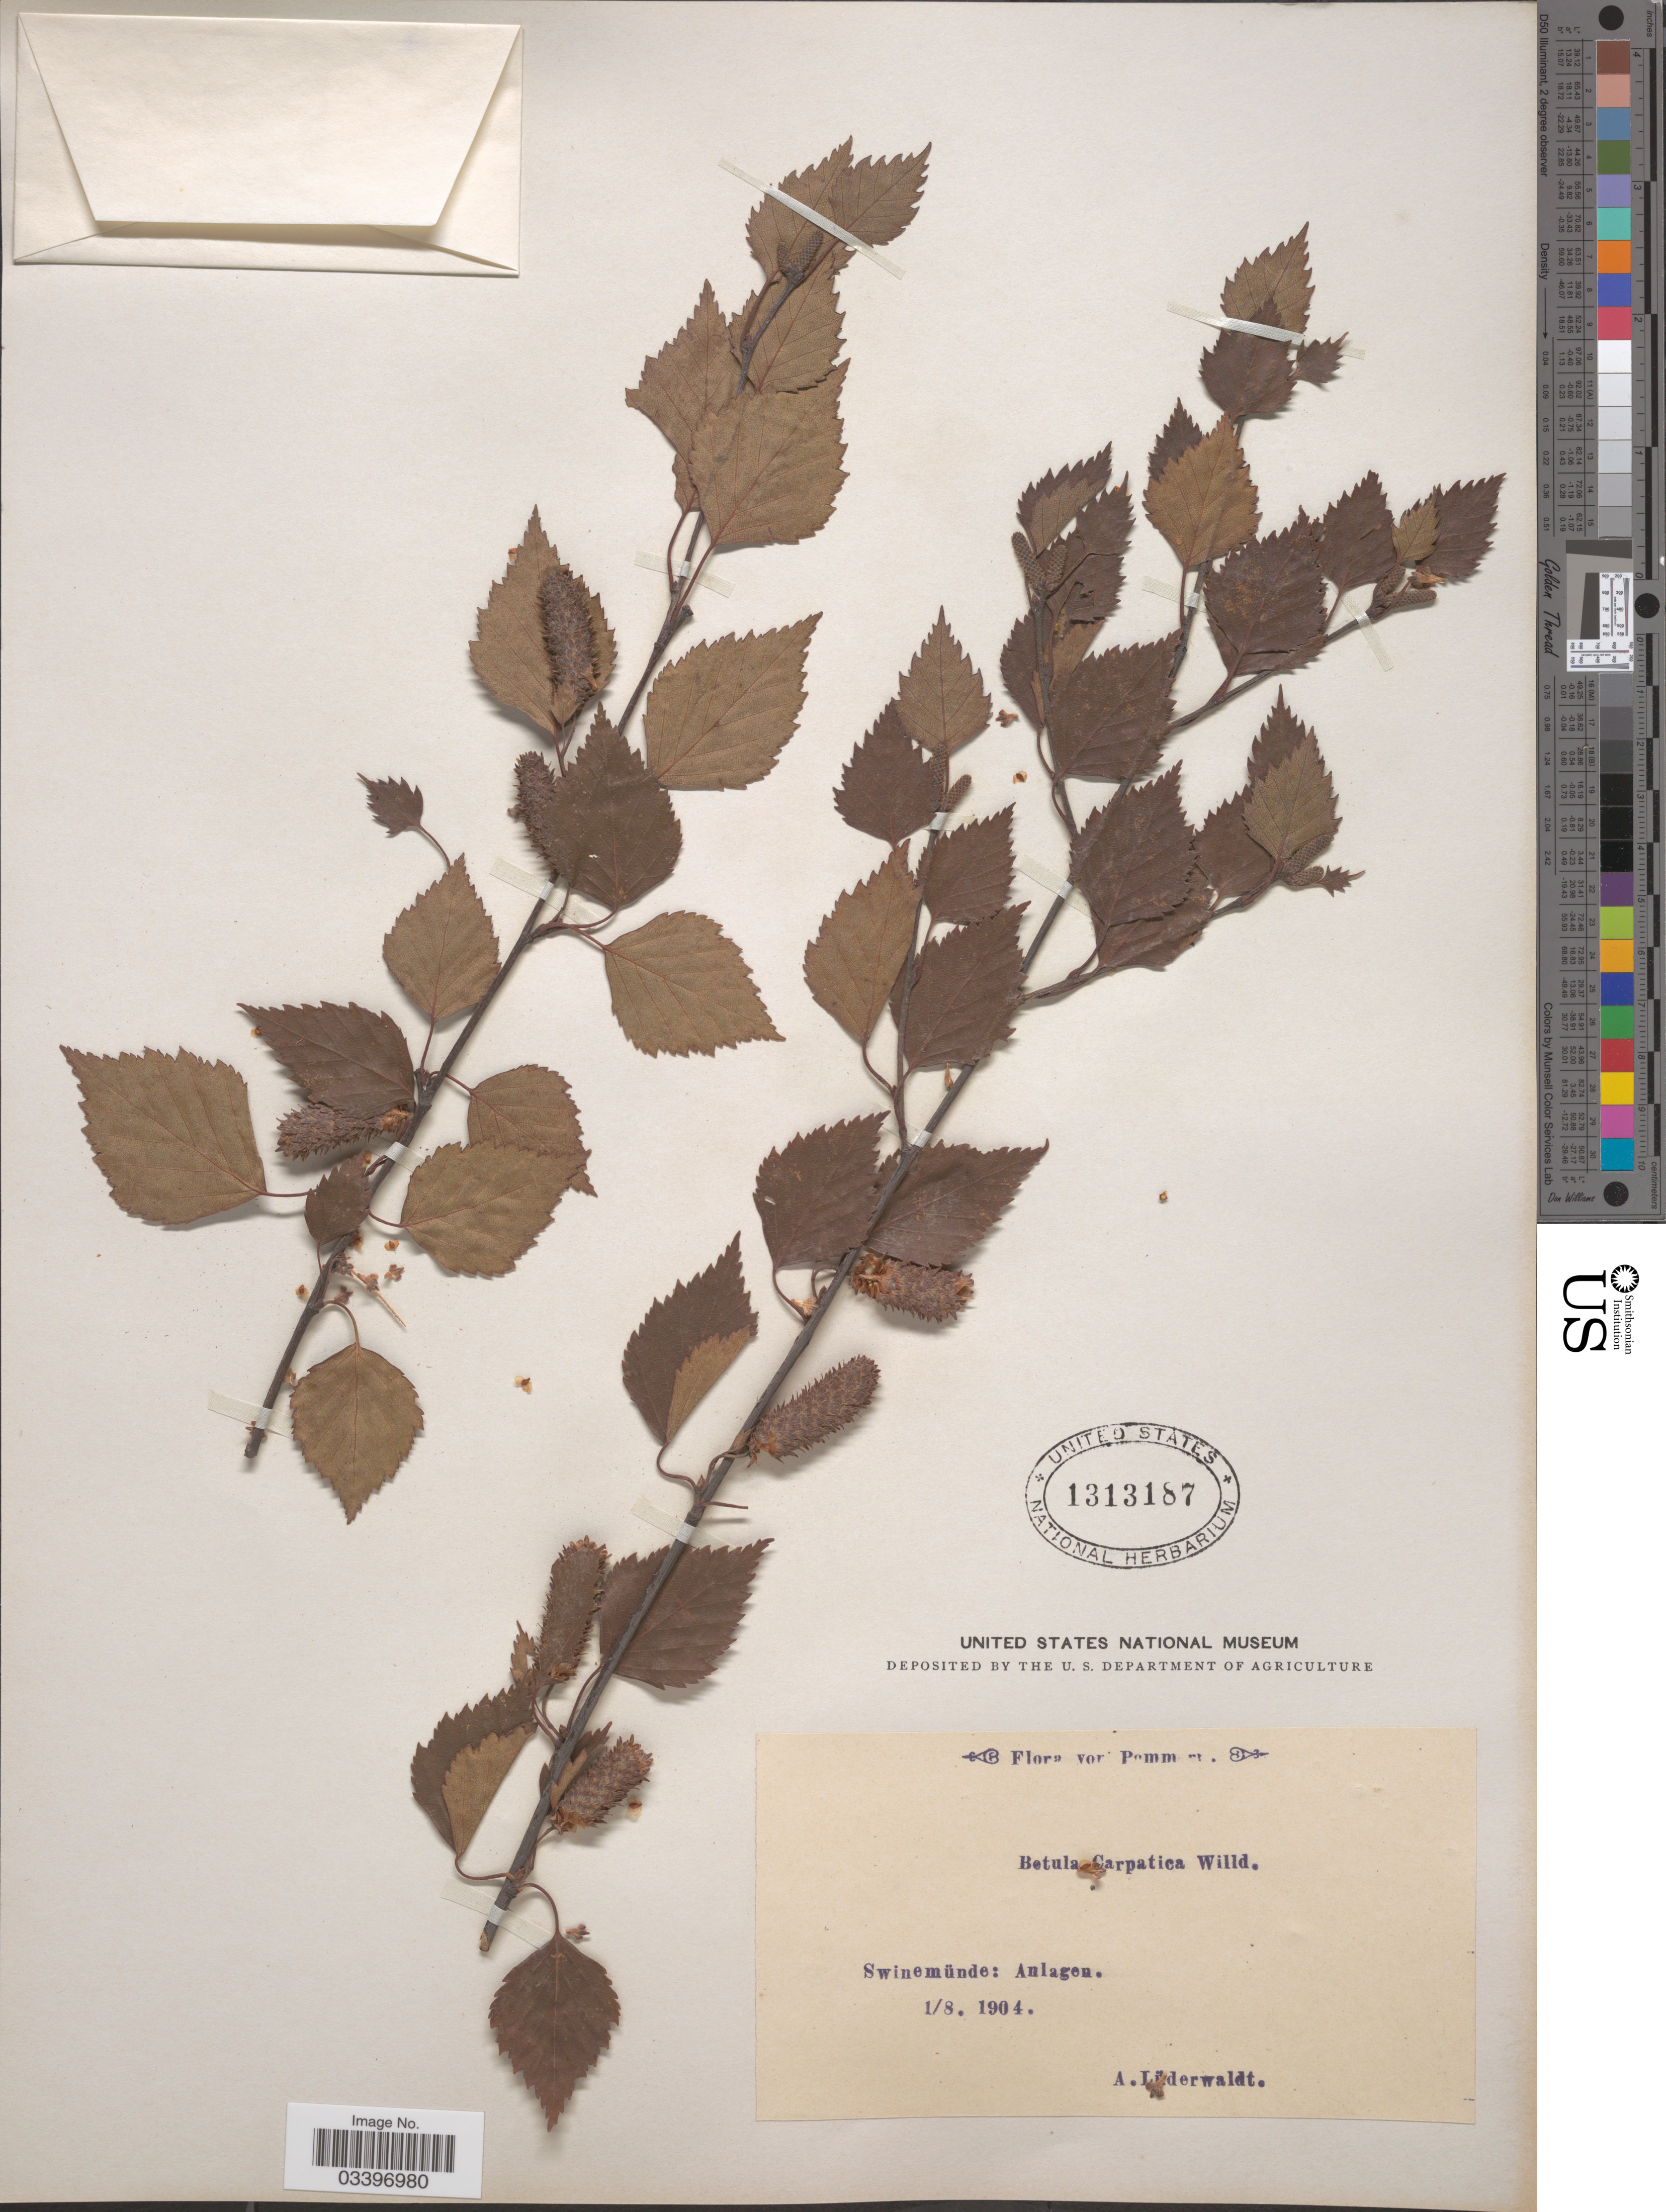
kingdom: Plantae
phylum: Tracheophyta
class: Magnoliopsida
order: Fagales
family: Betulaceae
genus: Betula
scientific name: Betula carpatica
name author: Waldst. & Kit. ex Willd.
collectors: A. Lüderwaldt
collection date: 1904-08-01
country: Poland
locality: Pomme [illegible text]. Swinemünde: Anlagen.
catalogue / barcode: US 1313187